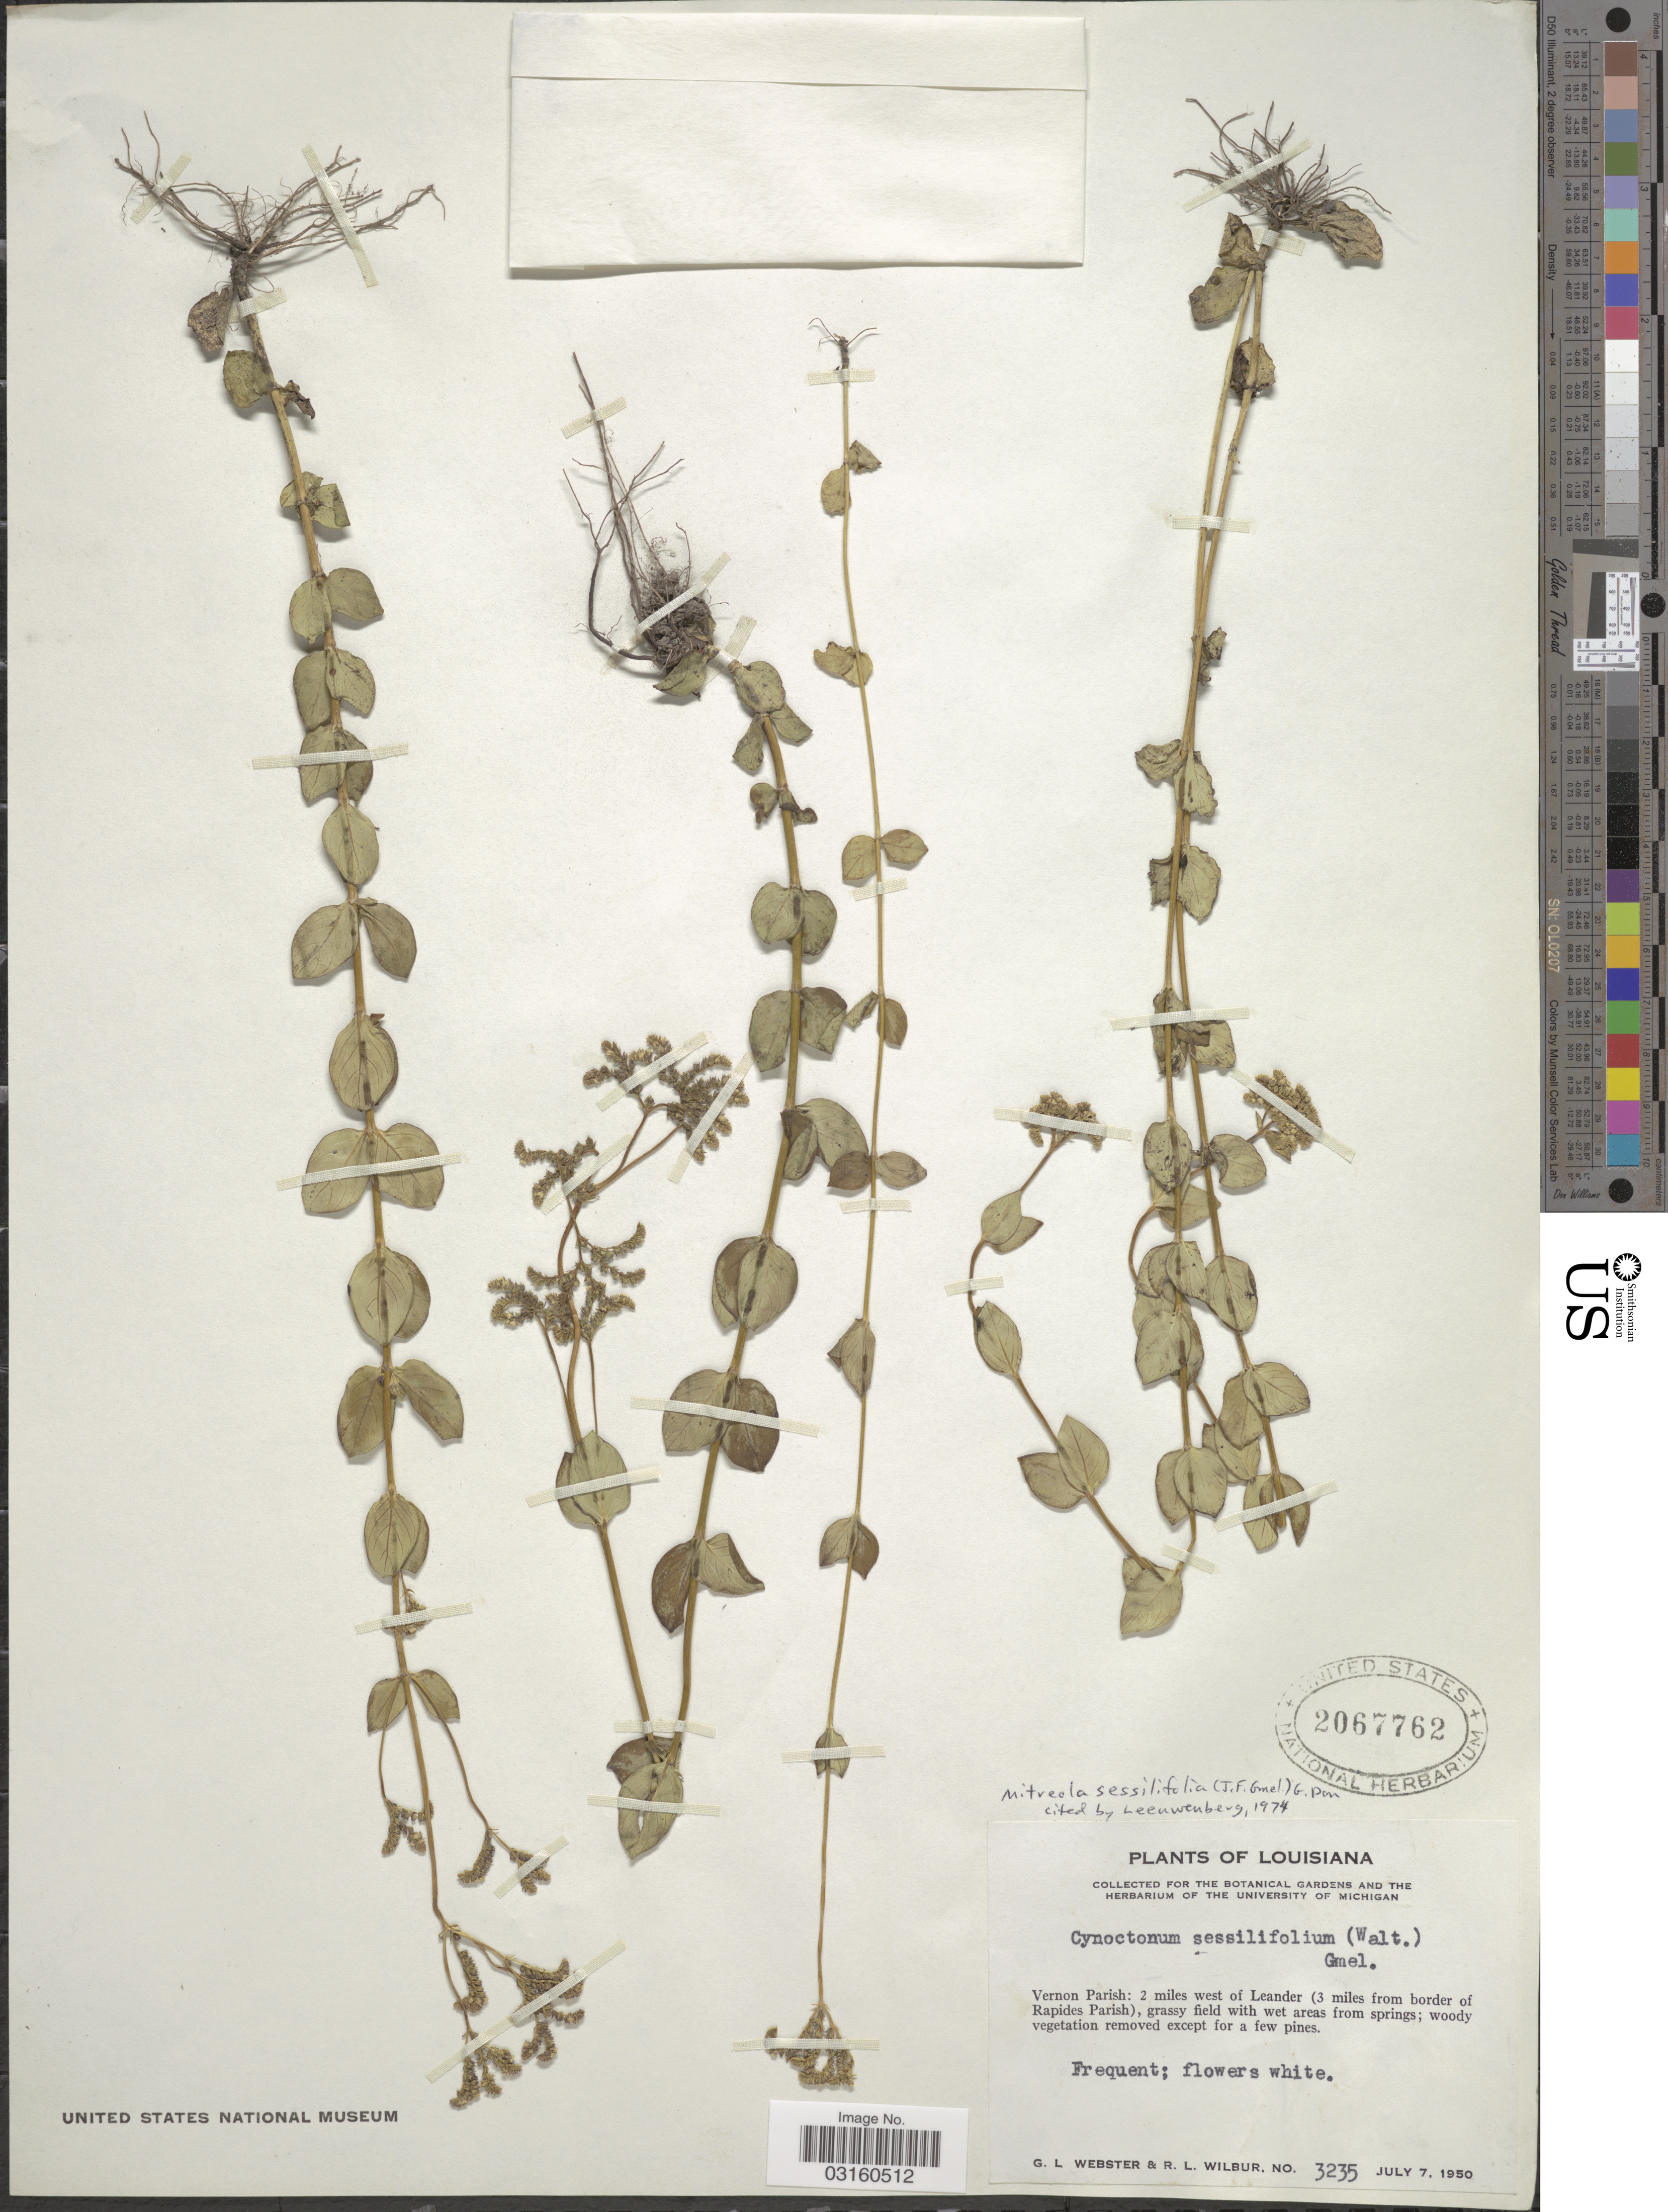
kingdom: Plantae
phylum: Tracheophyta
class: Magnoliopsida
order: Gentianales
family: Loganiaceae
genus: Mitreola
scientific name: Mitreola sessilifolia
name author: (J.F. Gmel.) G. Don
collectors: G. L. Webster & R. L. Wilbur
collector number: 3235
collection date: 1950-07-07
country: United States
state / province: Louisiana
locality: Vernon Parish: 2 miles west of Leander (3 miles from border or Rapides Parish), grassy field with wet areas from springs.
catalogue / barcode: US 2067762